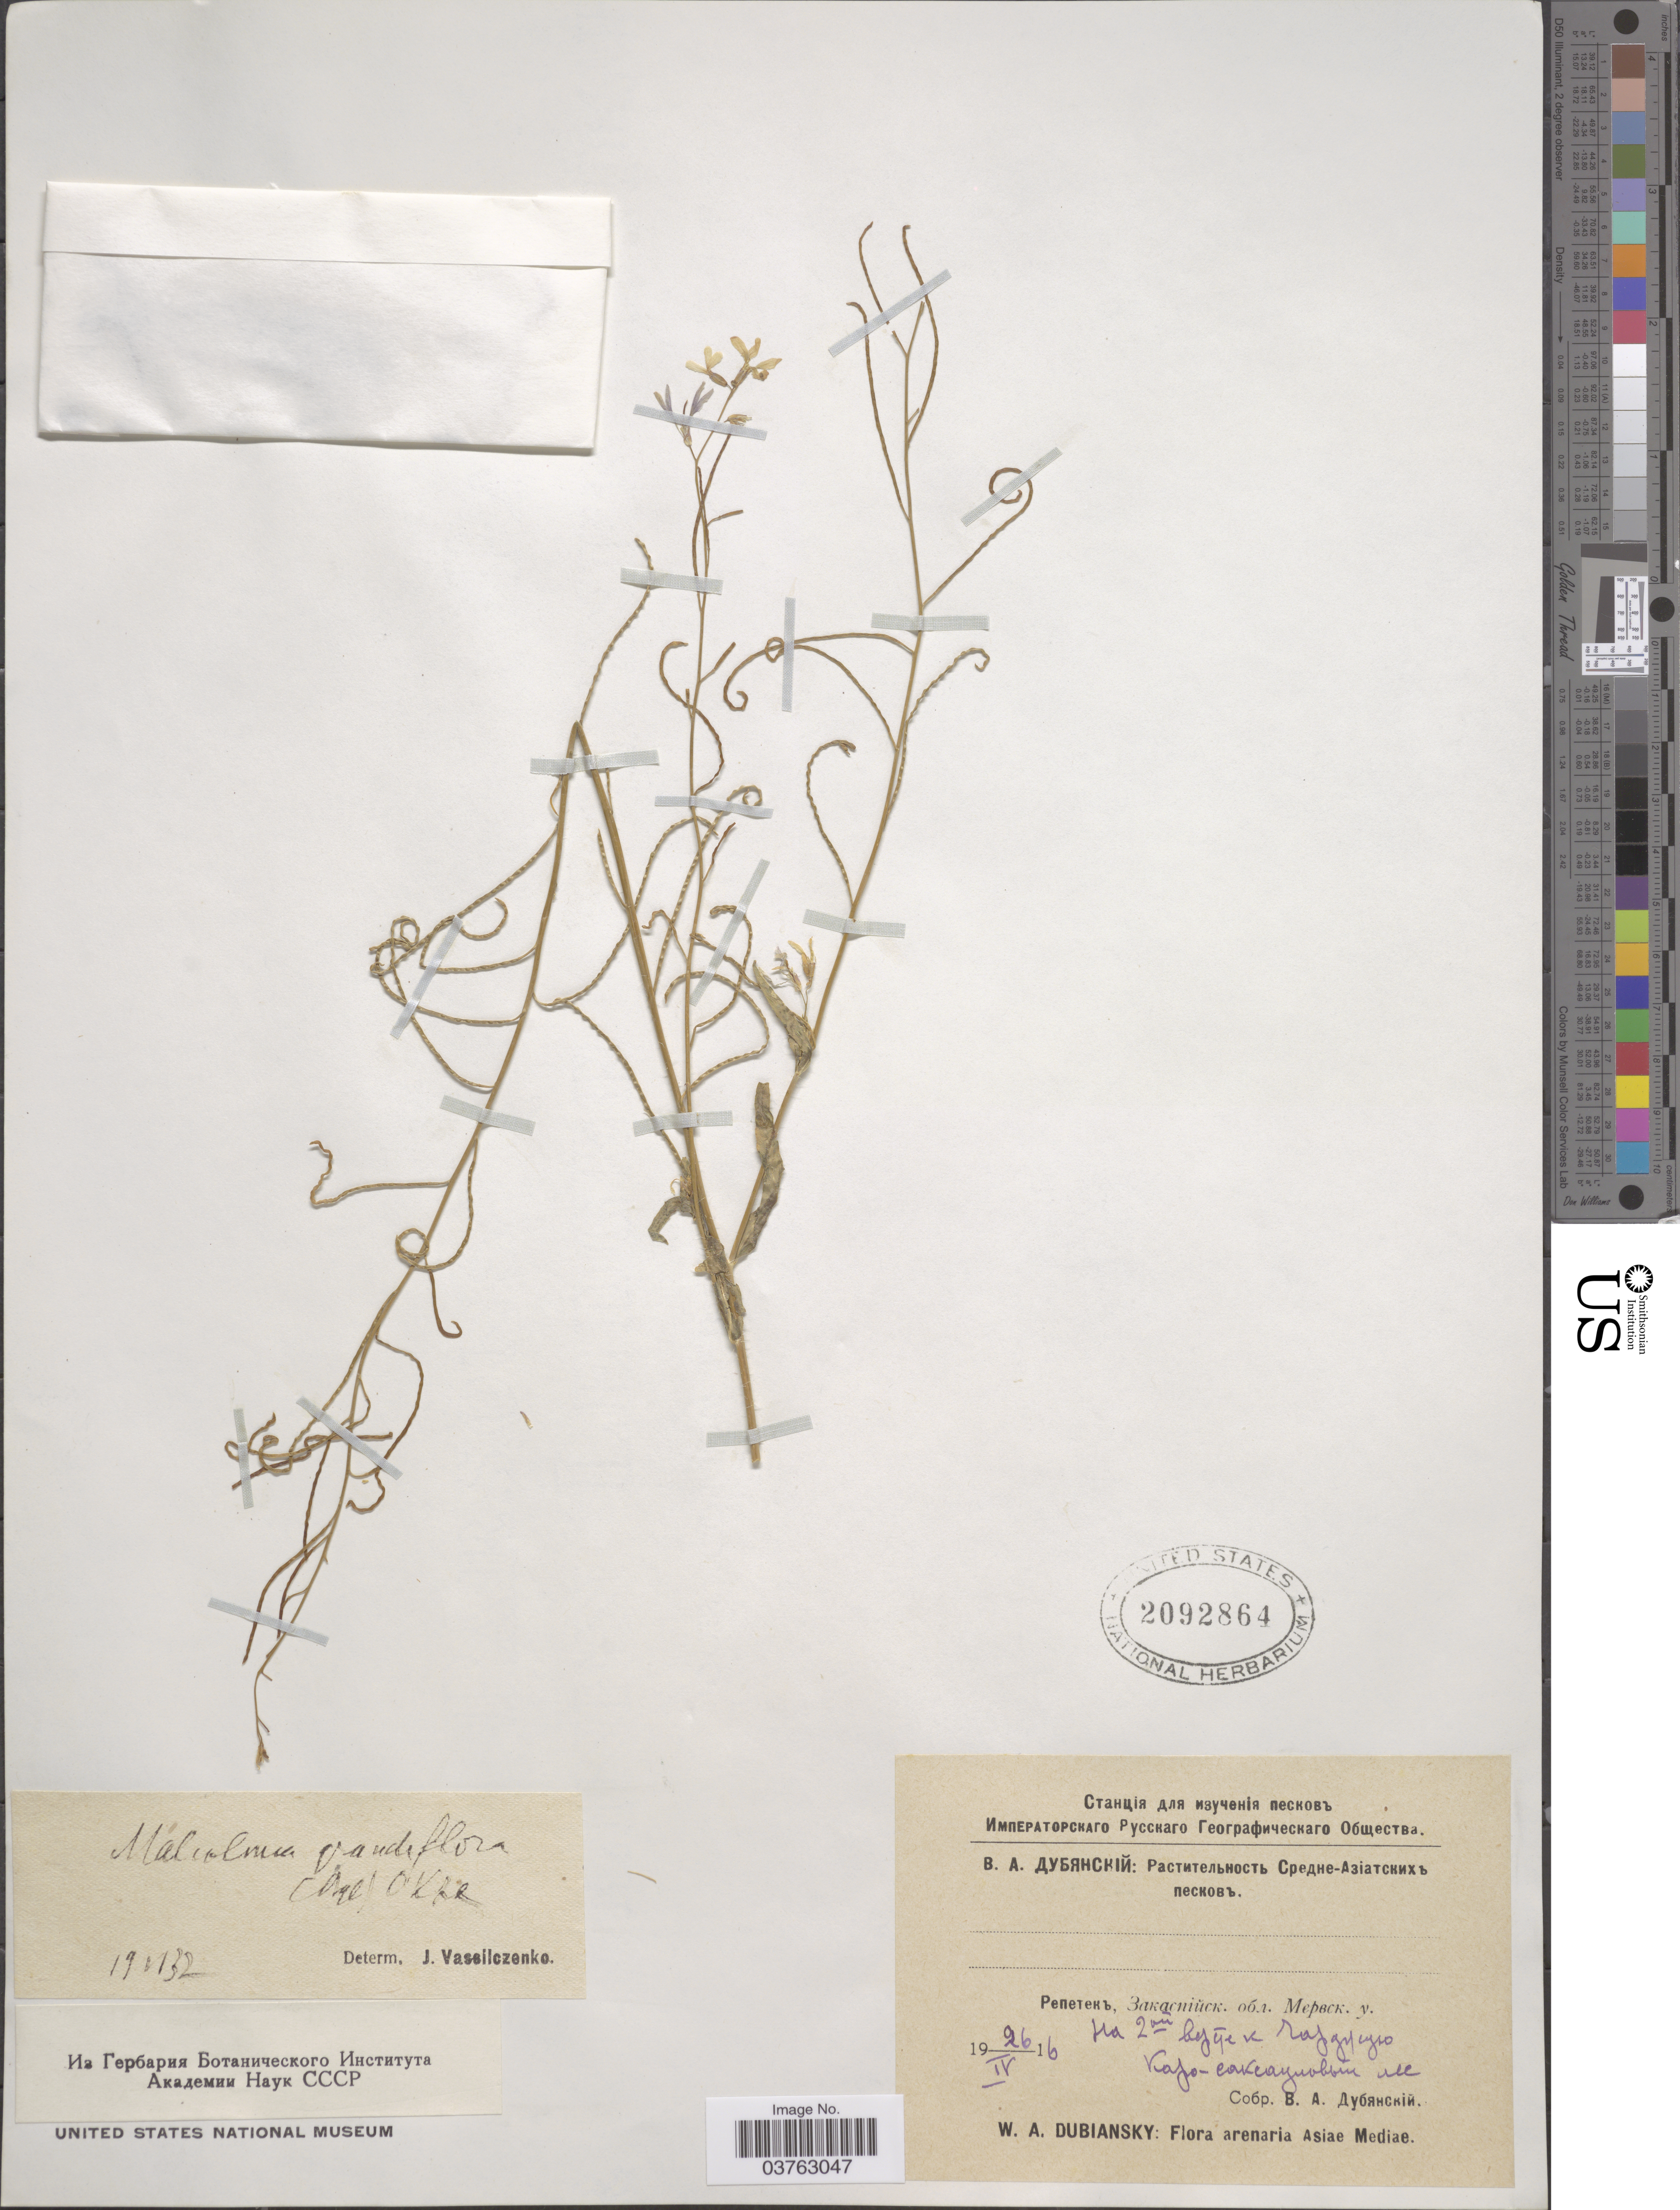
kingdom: Plantae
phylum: Tracheophyta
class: Magnoliopsida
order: Brassicales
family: Brassicaceae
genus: Malcolmia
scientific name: Malcolmia grandiflora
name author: Kuntze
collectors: W. Dubiansky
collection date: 1916-04-26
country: Turkmenistan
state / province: Lebap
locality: Repetek, on 2-d km to Chardusuy, arenaria Asiæ Mediæ.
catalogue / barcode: US 2092864